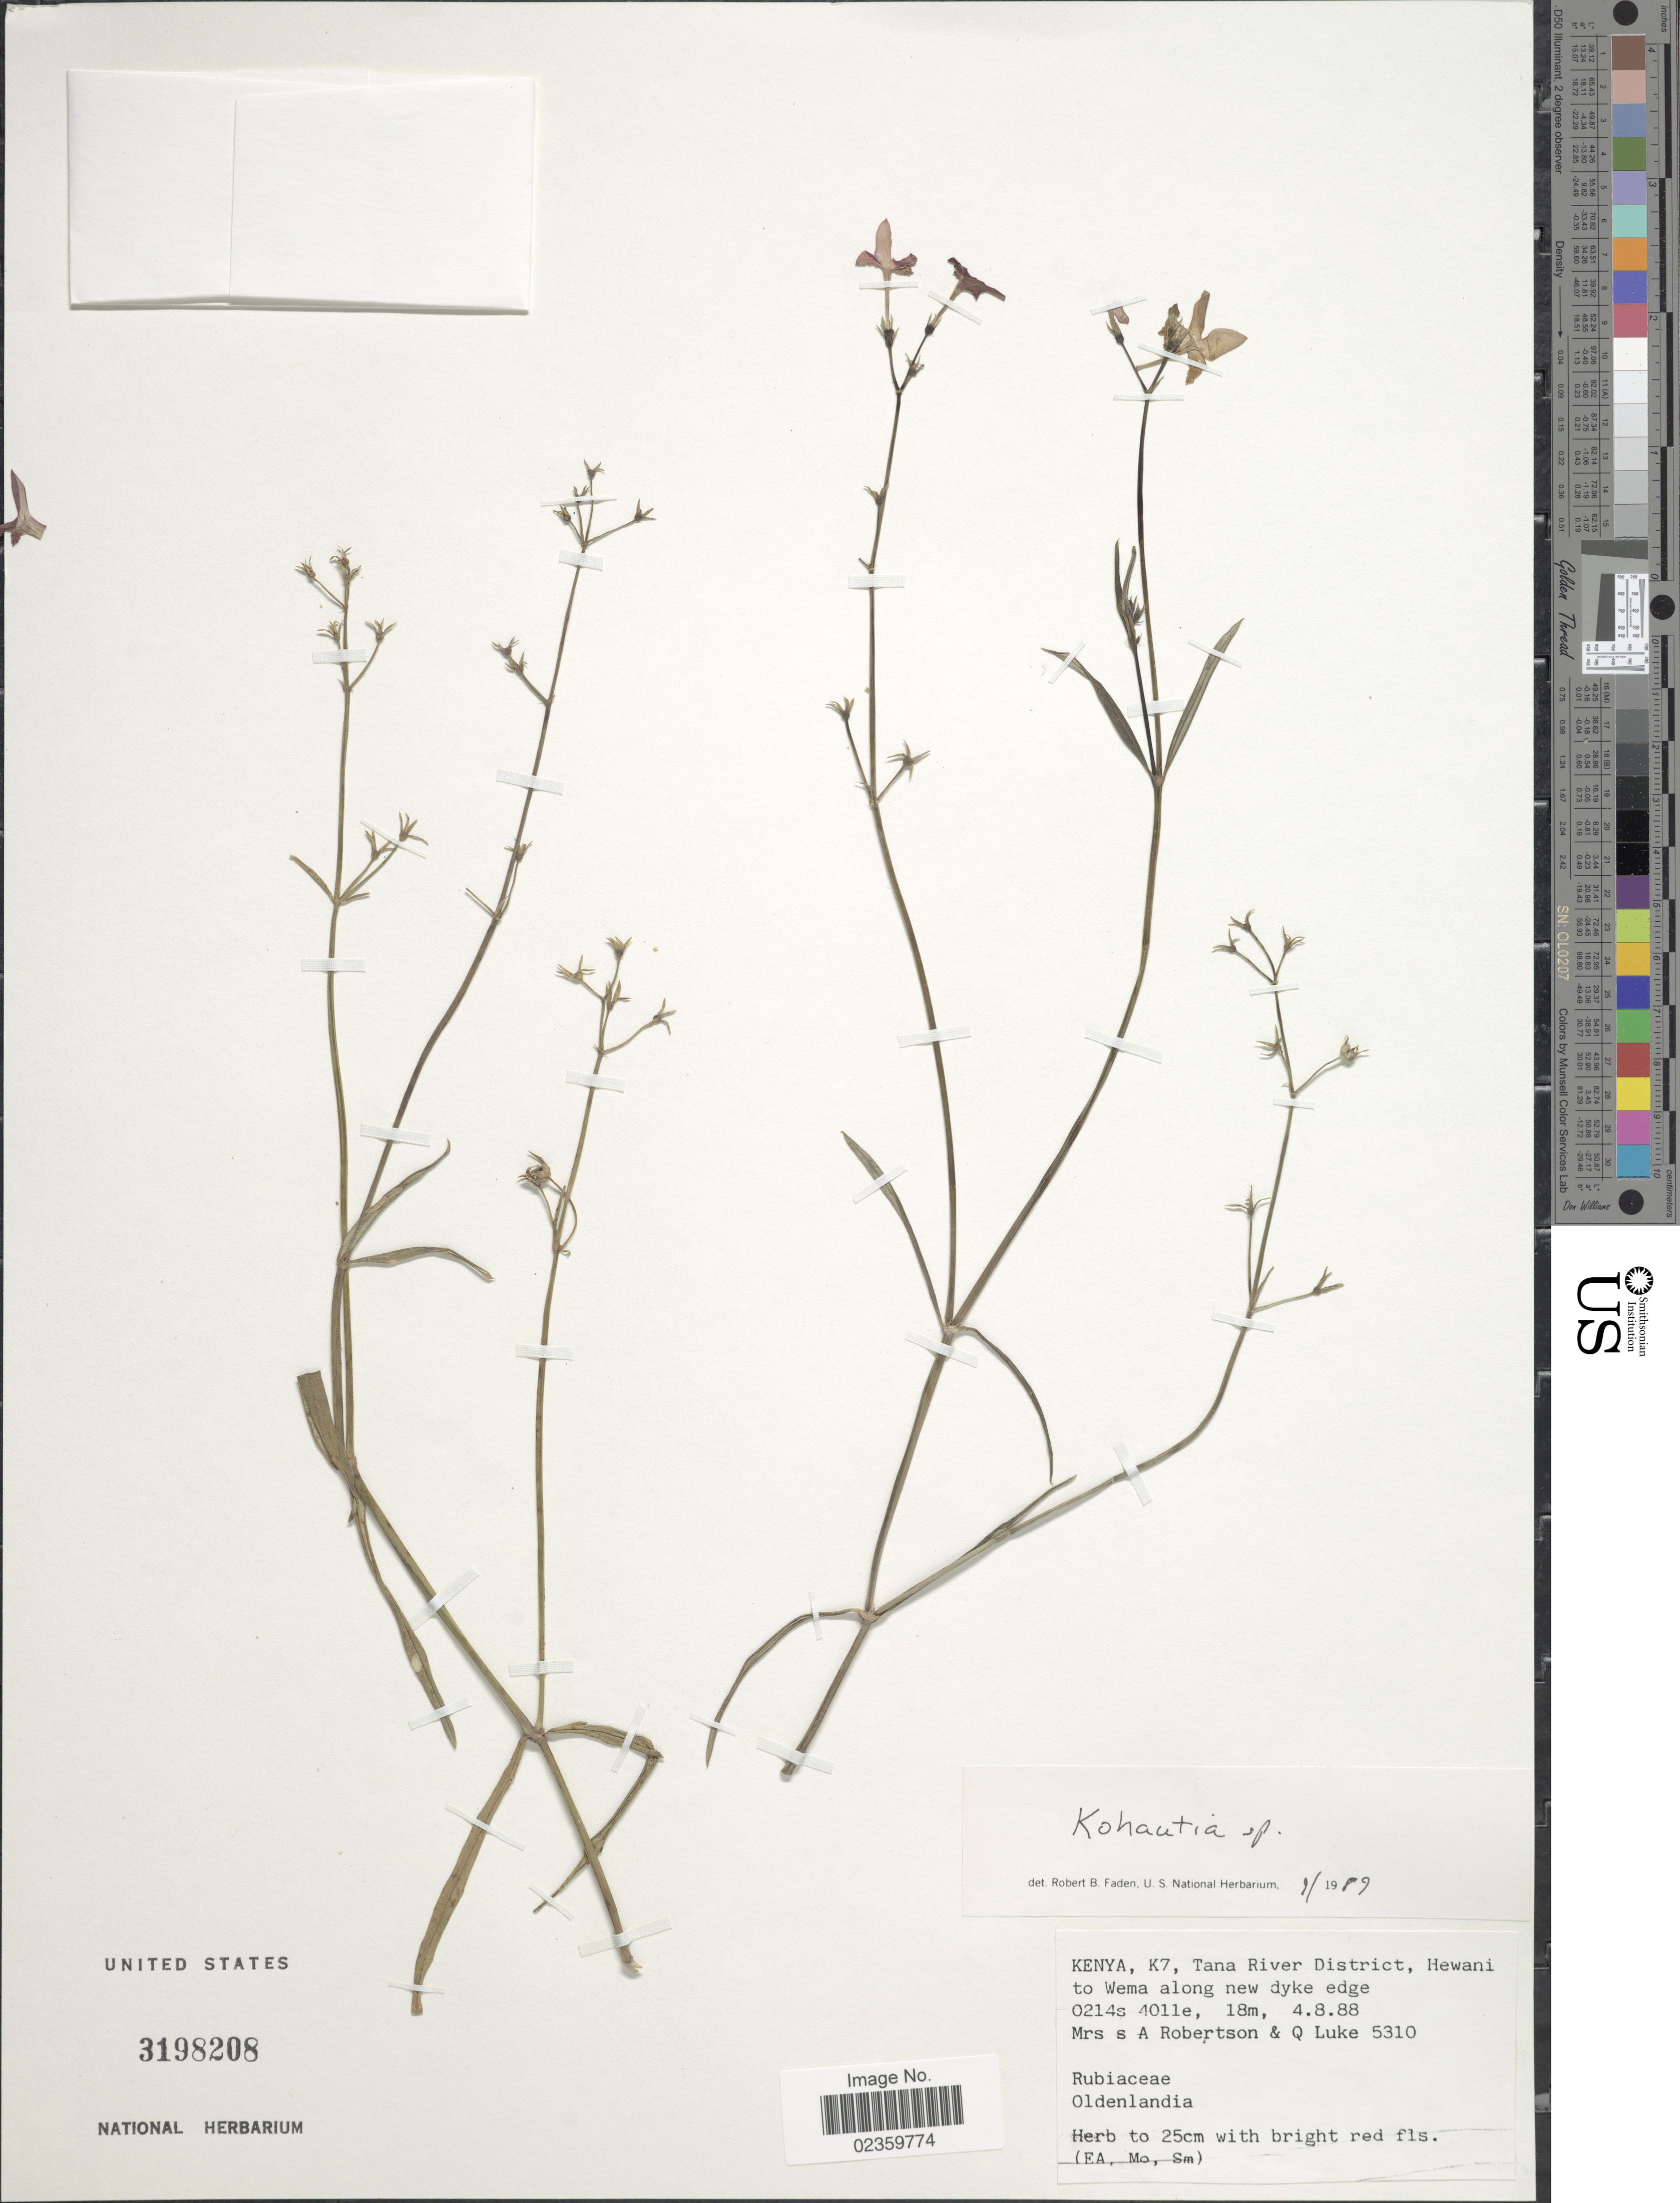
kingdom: Plantae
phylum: Tracheophyta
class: Magnoliopsida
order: Gentianales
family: Rubiaceae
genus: Kohautia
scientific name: Kohautia sp.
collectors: Mrs. S. A. Robertson & Q. Luke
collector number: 5310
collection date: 1988-08-04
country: Kenya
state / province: Tana River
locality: K7, Tana River District, Hewani to Wema along new dyke edge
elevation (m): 18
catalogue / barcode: US 3198208